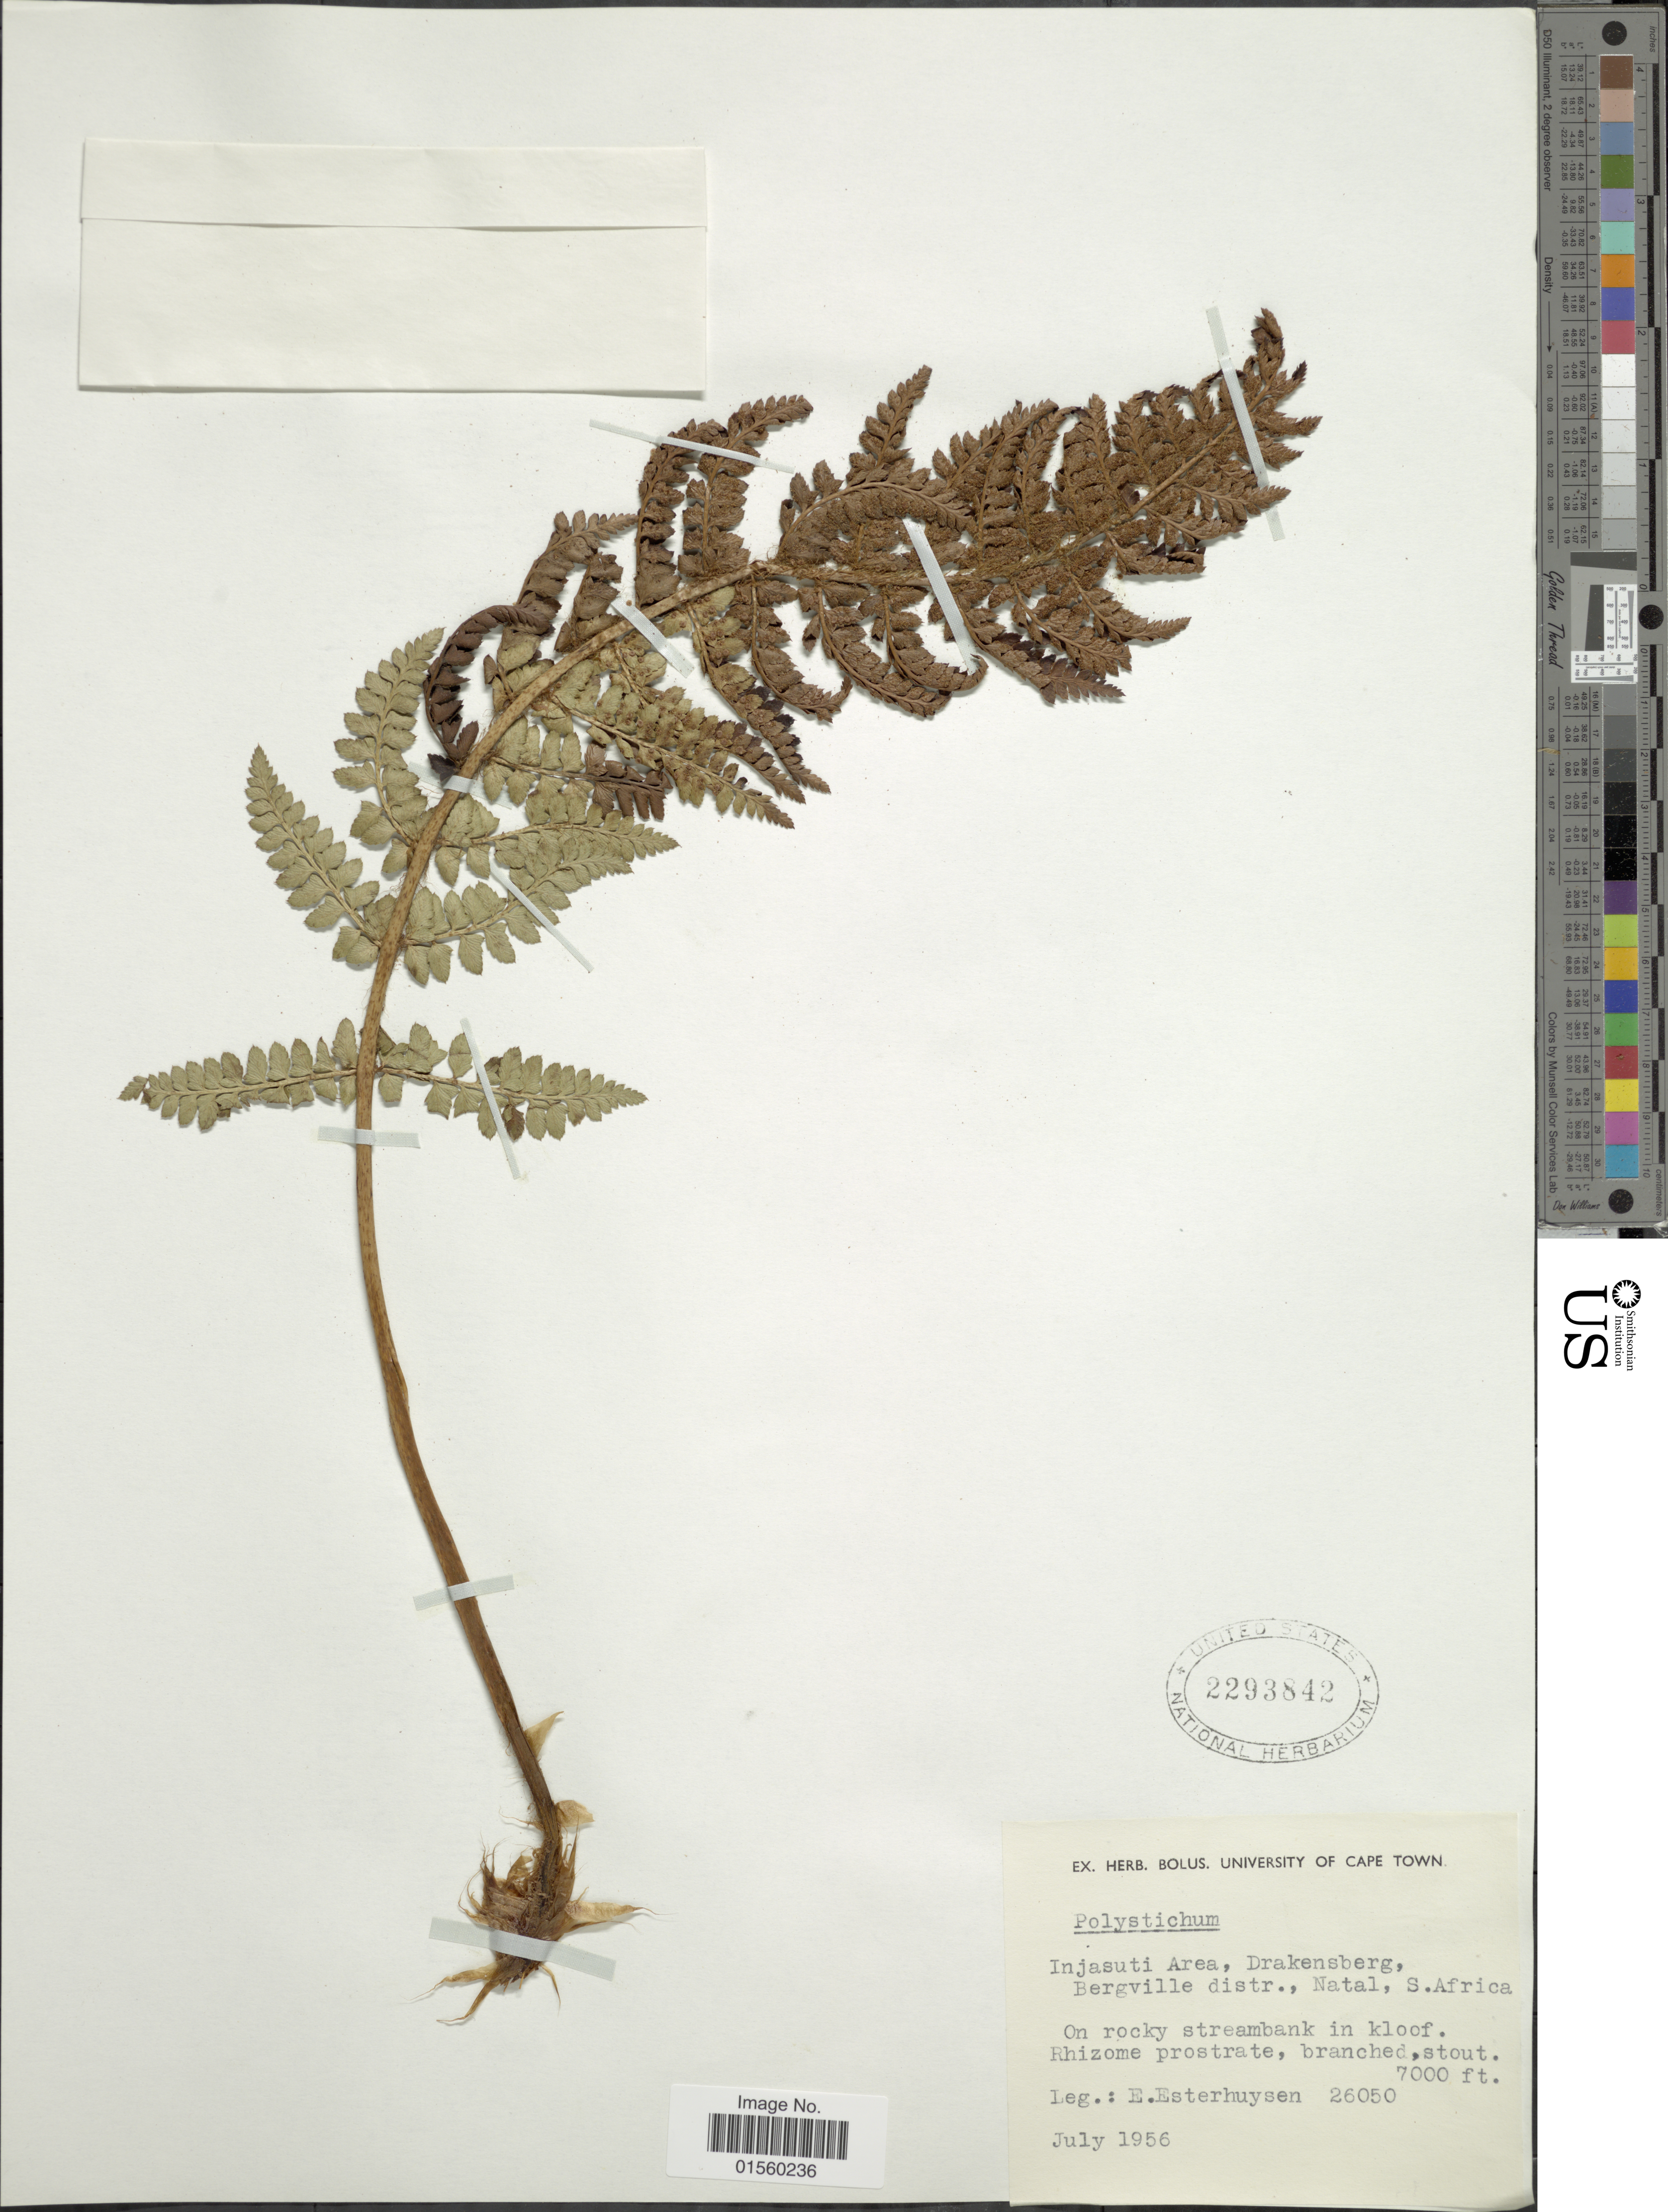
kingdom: Plantae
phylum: Tracheophyta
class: Polypodiopsida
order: Polypodiales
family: Dryopteridaceae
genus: Polystichum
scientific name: Polystichum sp.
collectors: E. E. Esterhuysen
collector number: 26050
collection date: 1956-07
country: South Africa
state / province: KwaZulu-Natal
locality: Injasuti Area, Drakensberg, Bergville Distr.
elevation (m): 2134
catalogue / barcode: US 2293842